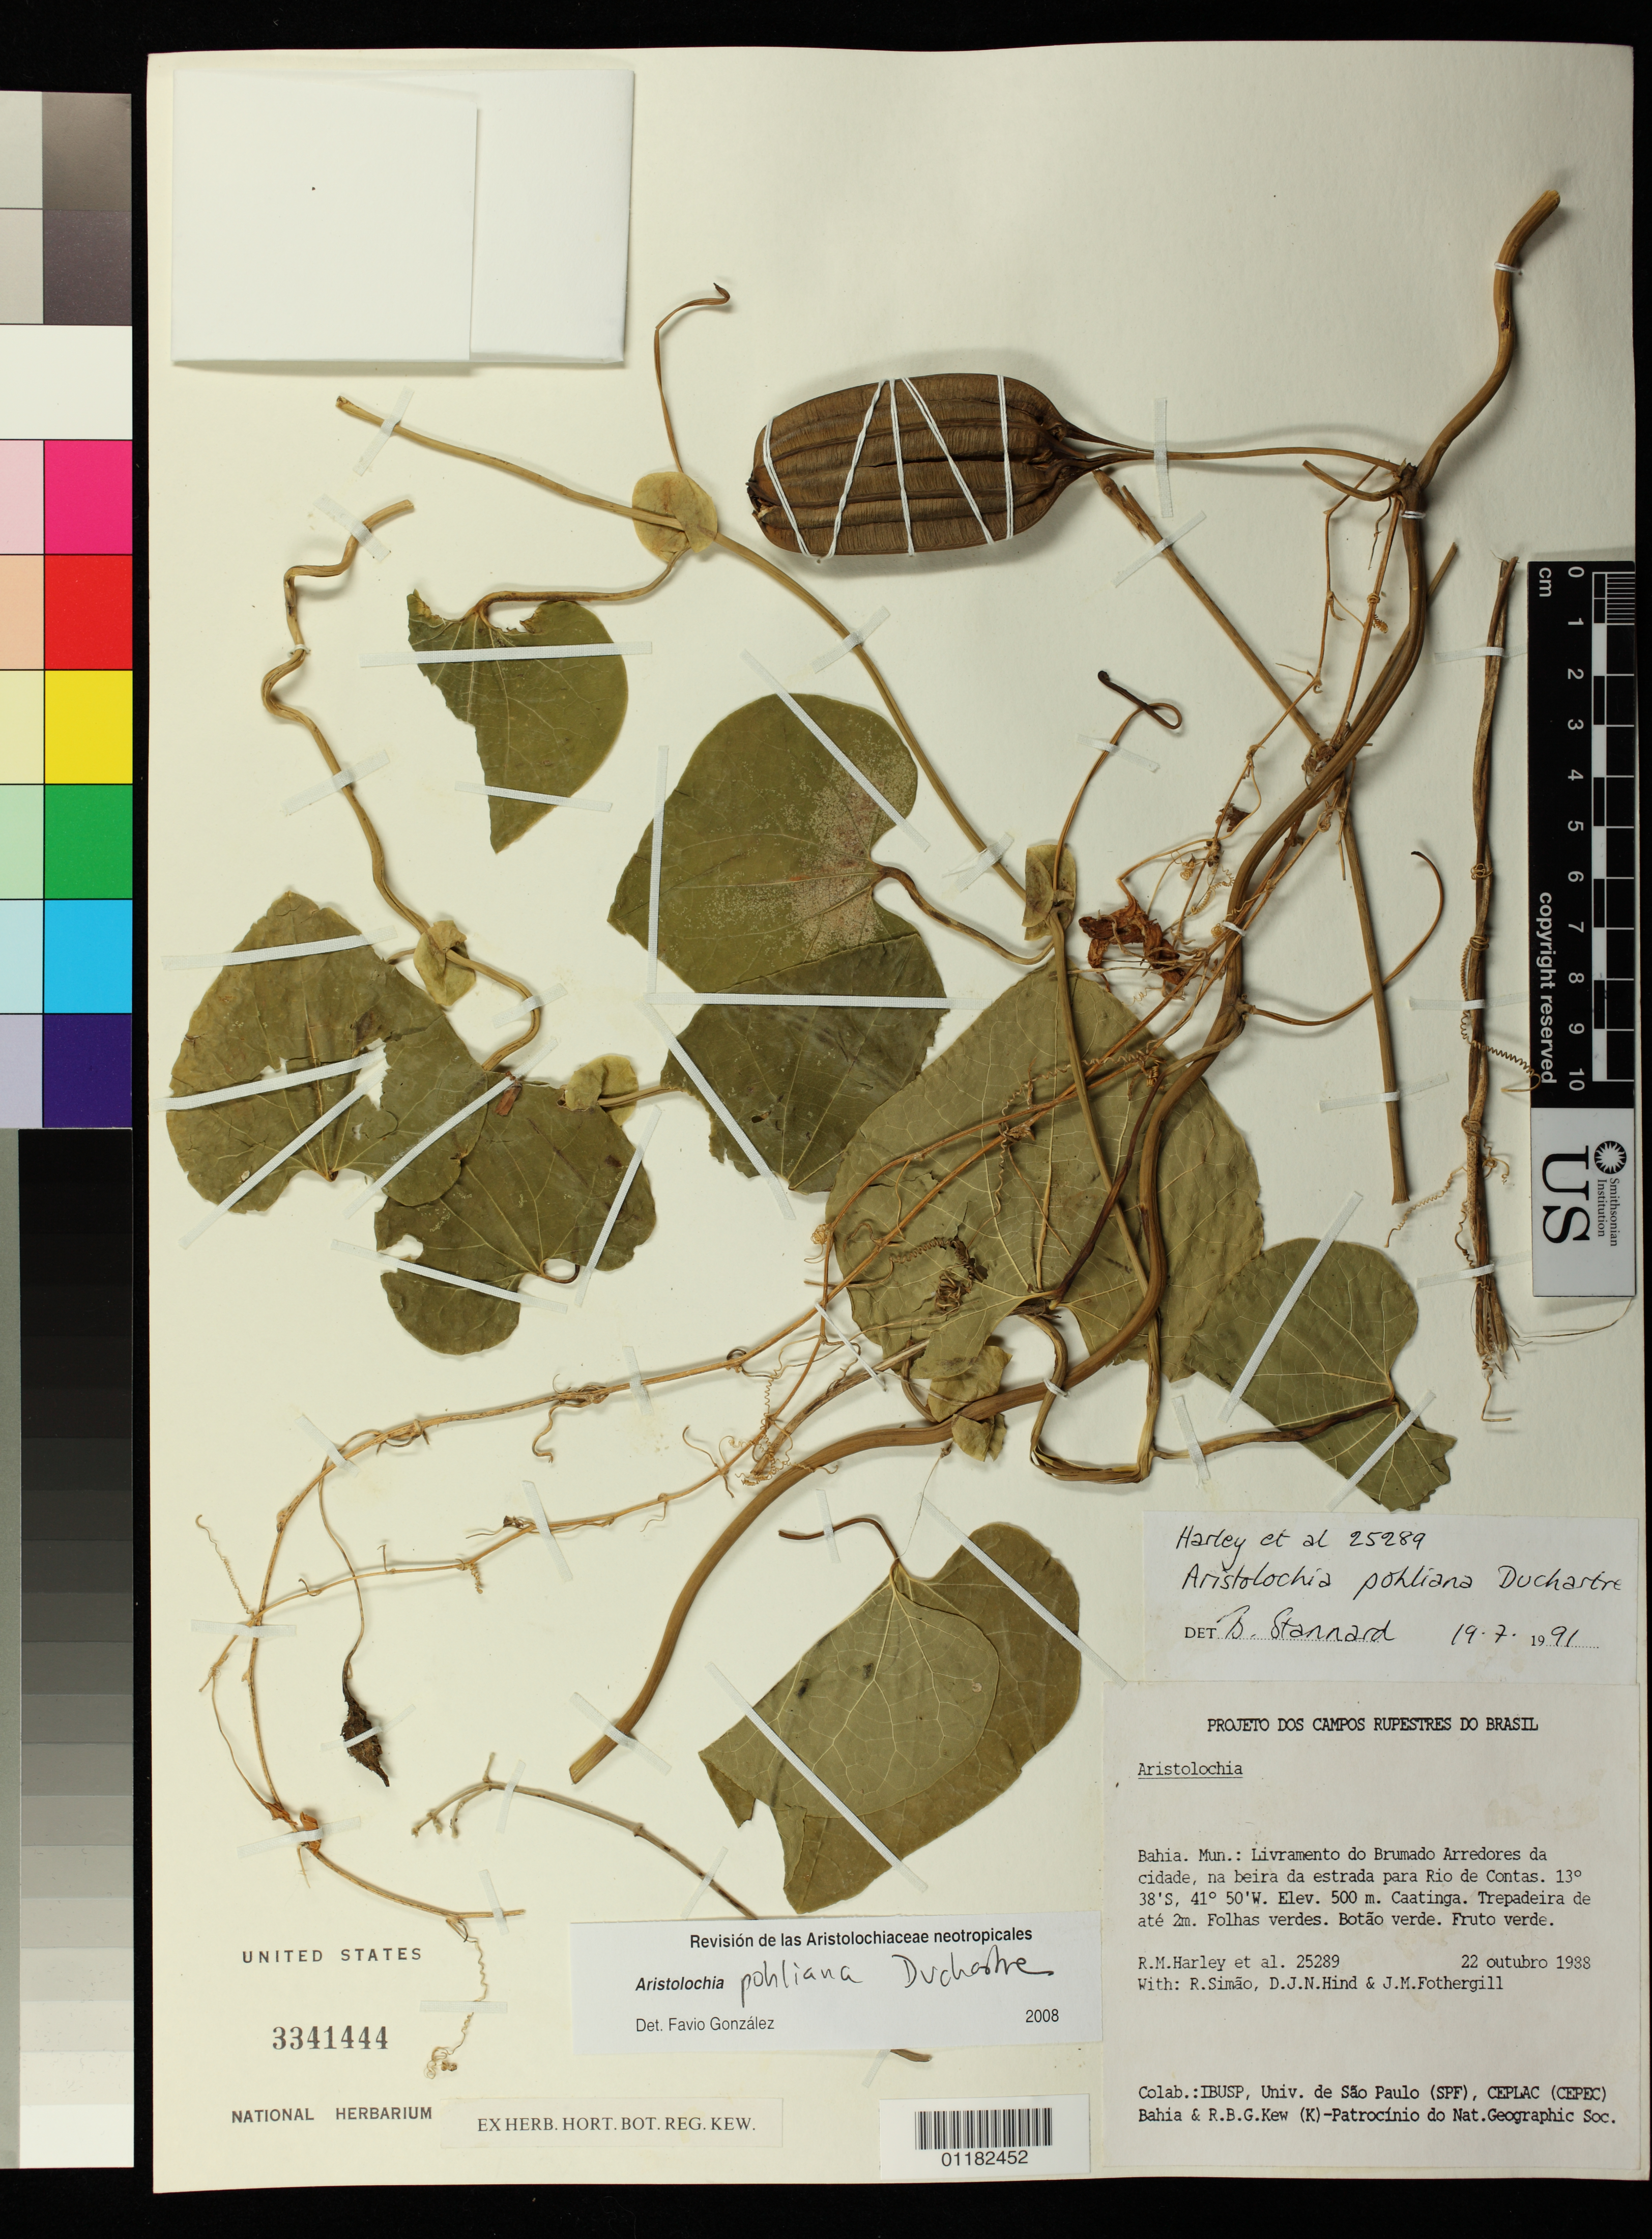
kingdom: Plantae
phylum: Tracheophyta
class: Magnoliopsida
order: Piperales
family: Aristolochiaceae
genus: Aristolochia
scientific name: Aristolochia pohliana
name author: Duch.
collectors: R. M. Harley, R. Simão, D. J. N. Hind & J. Fothergill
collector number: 25289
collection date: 1988-10-22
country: Brazil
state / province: Bahia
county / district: Livramento do Brumado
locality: Livramento do Brumado Arredores da cidade, na beira da estrada para Rio de Contas.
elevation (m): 500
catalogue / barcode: US 3341444